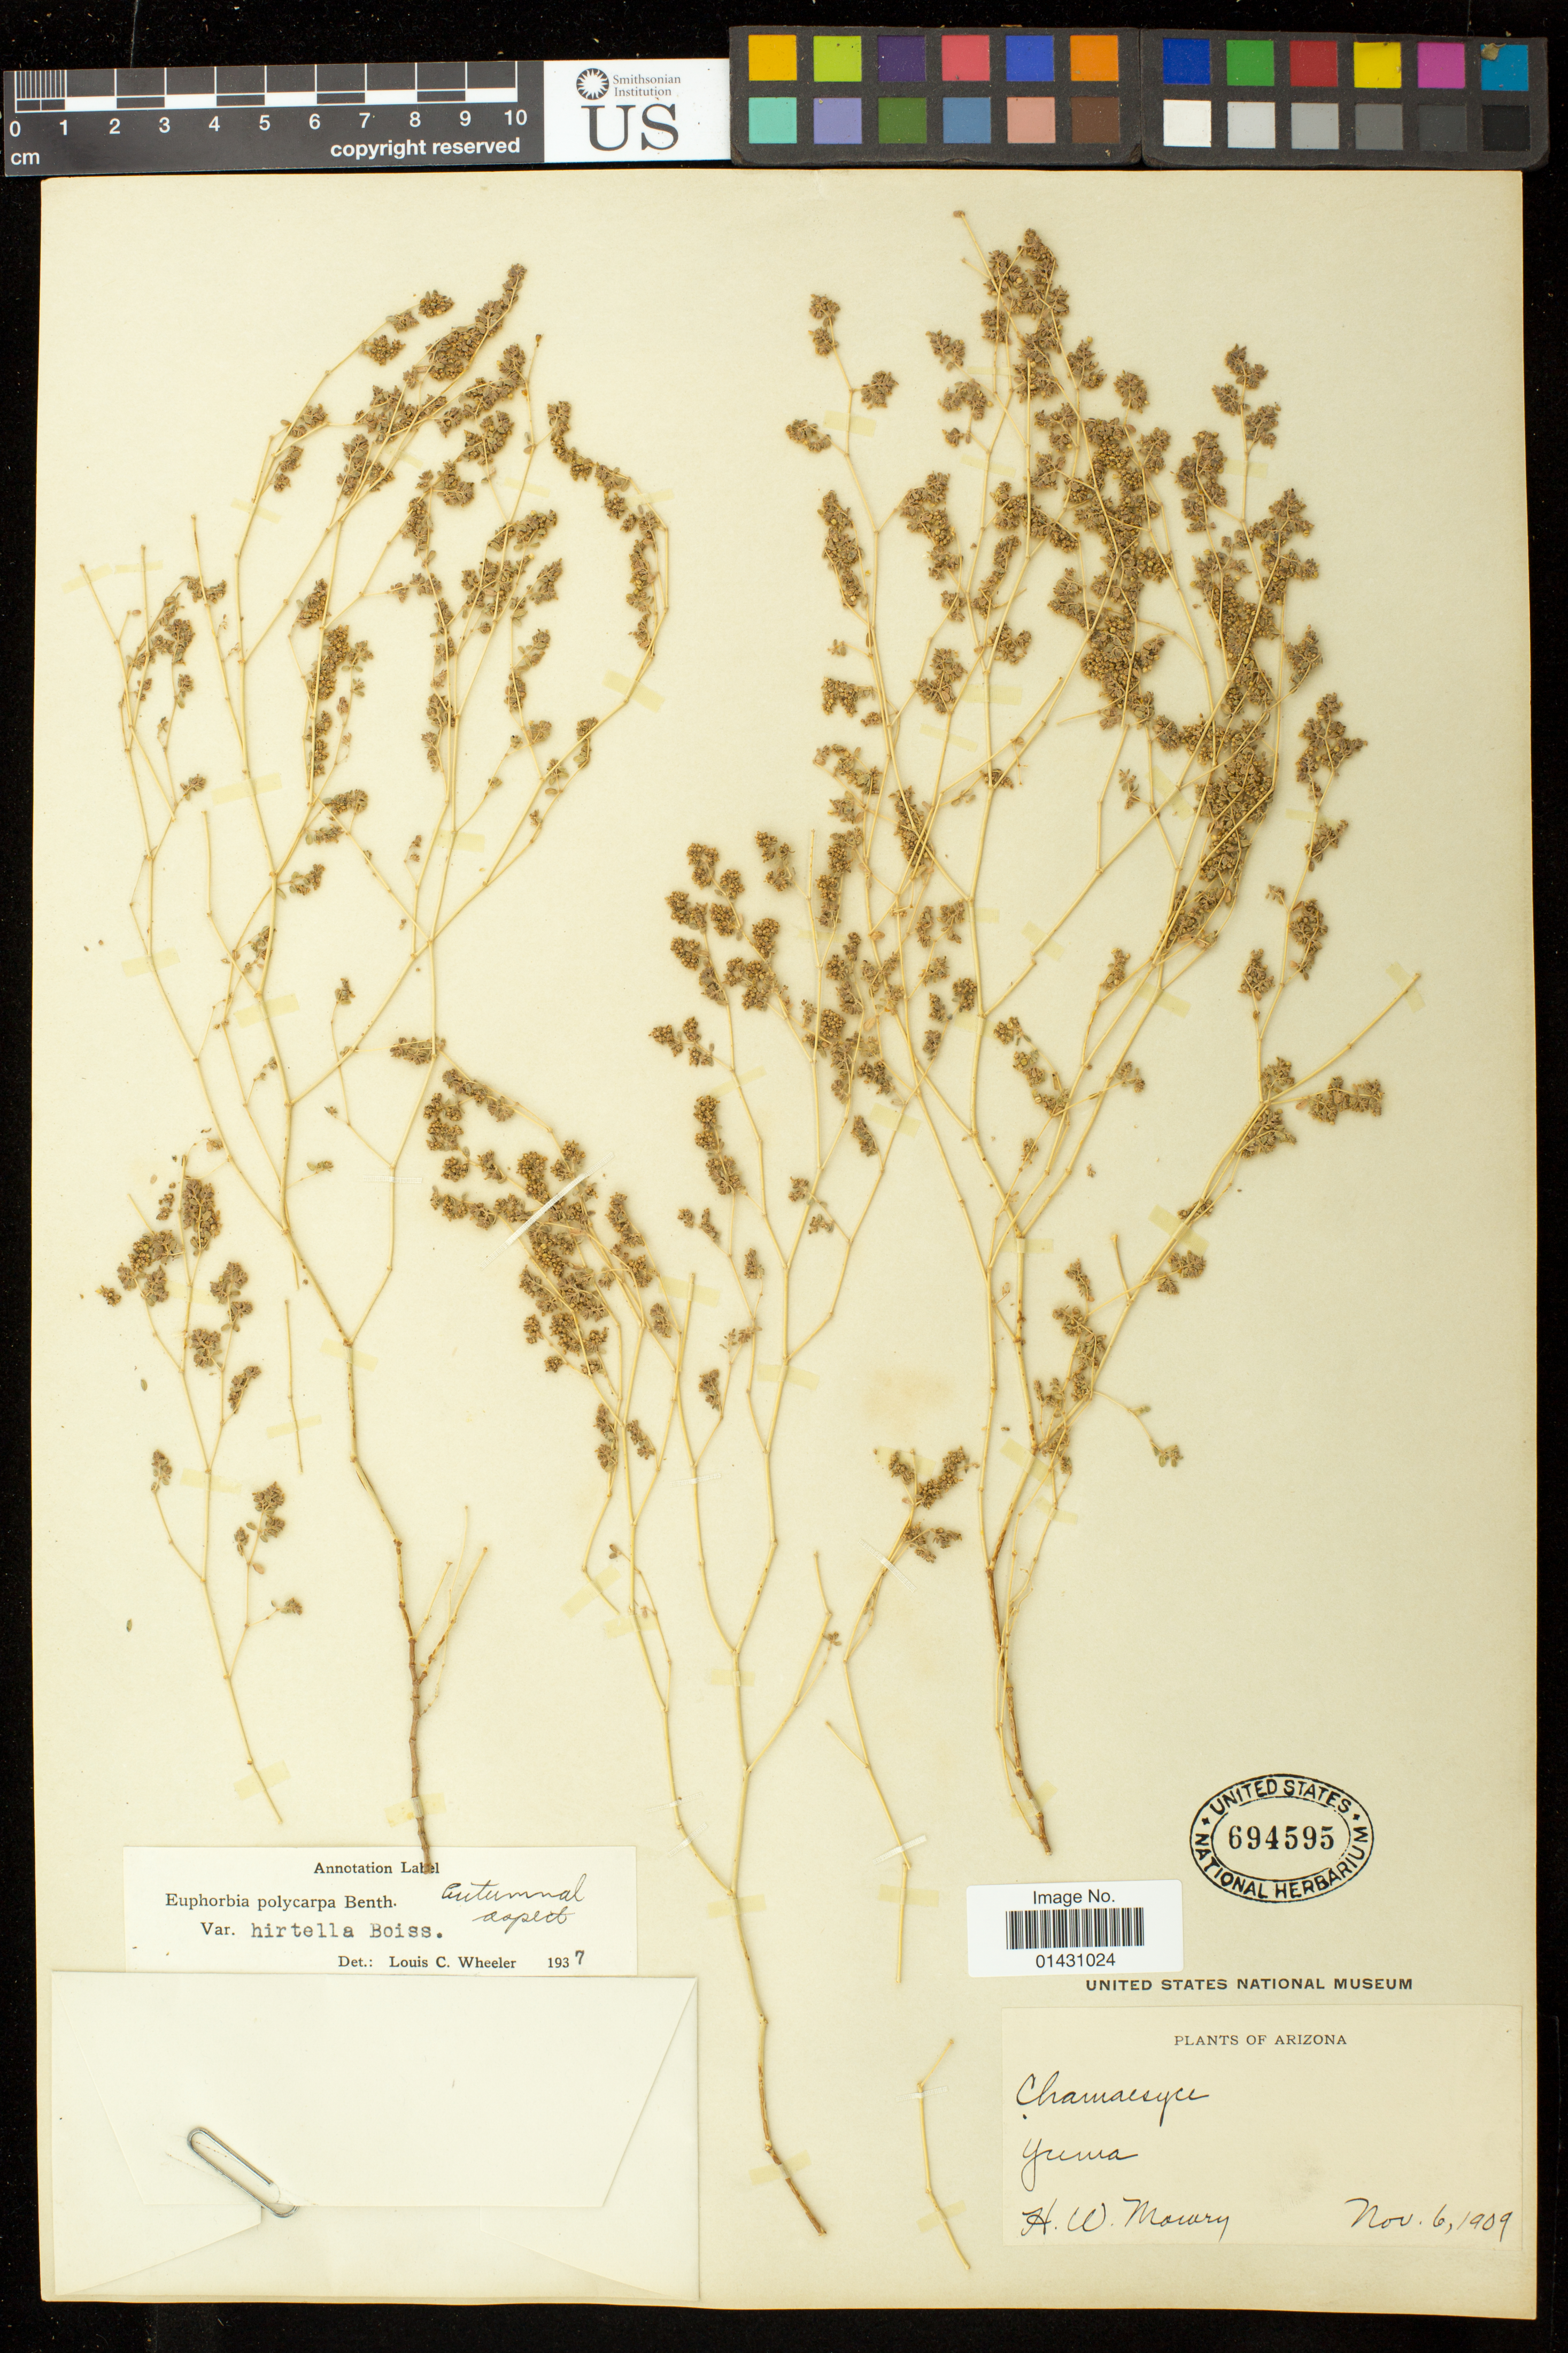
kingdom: Plantae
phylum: Tracheophyta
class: Magnoliopsida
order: Malpighiales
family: Euphorbiaceae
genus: Euphorbia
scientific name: Euphorbia polycarpa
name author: Benth.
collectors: H. Mowry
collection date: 1909-11-06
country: United States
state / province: Arizona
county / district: Yuma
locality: Yuma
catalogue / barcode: US 694595